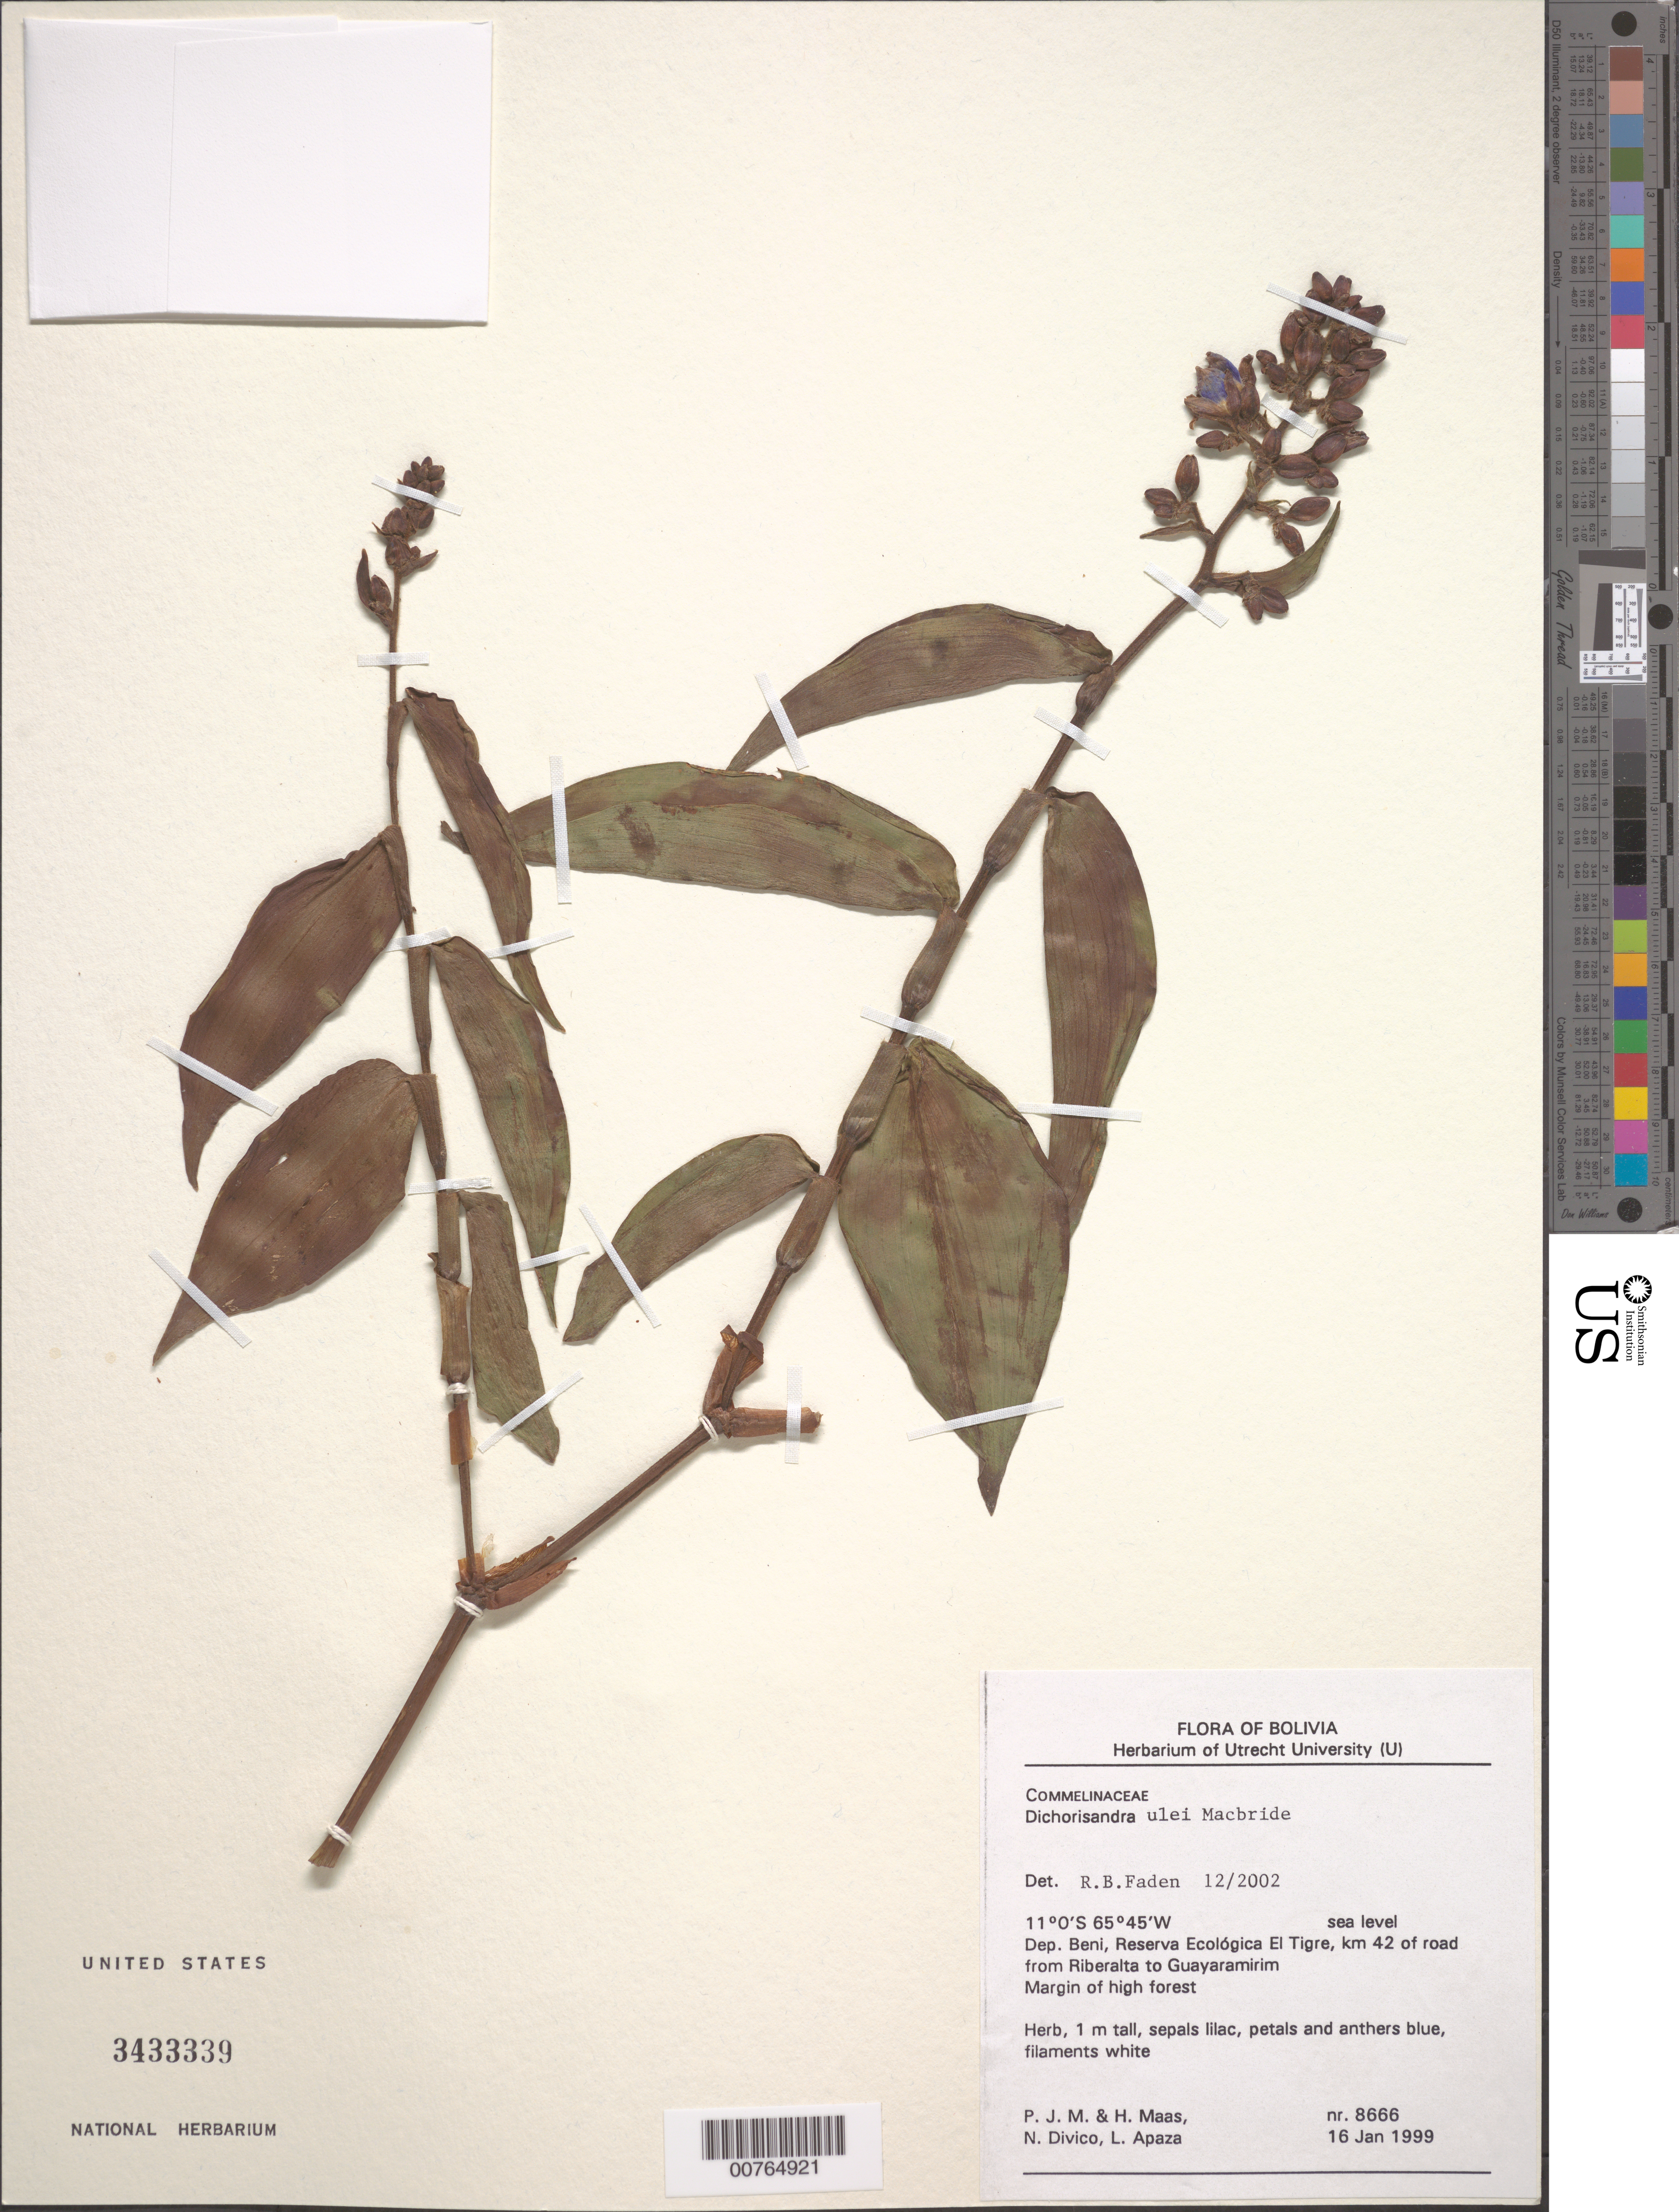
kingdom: Plantae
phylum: Tracheophyta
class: Liliopsida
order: Commelinales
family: Commelinaceae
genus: Dichorisandra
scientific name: Dichorisandra ulei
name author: J.F. Macbr.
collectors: P. Maas, H. Maas van de Kamer, N. Divico & L. Apaza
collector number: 8666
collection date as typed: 16 Jan 1999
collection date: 1999-01-16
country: Bolivia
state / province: Beni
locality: Reserva Ecologica El Tigre.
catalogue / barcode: US 3433339